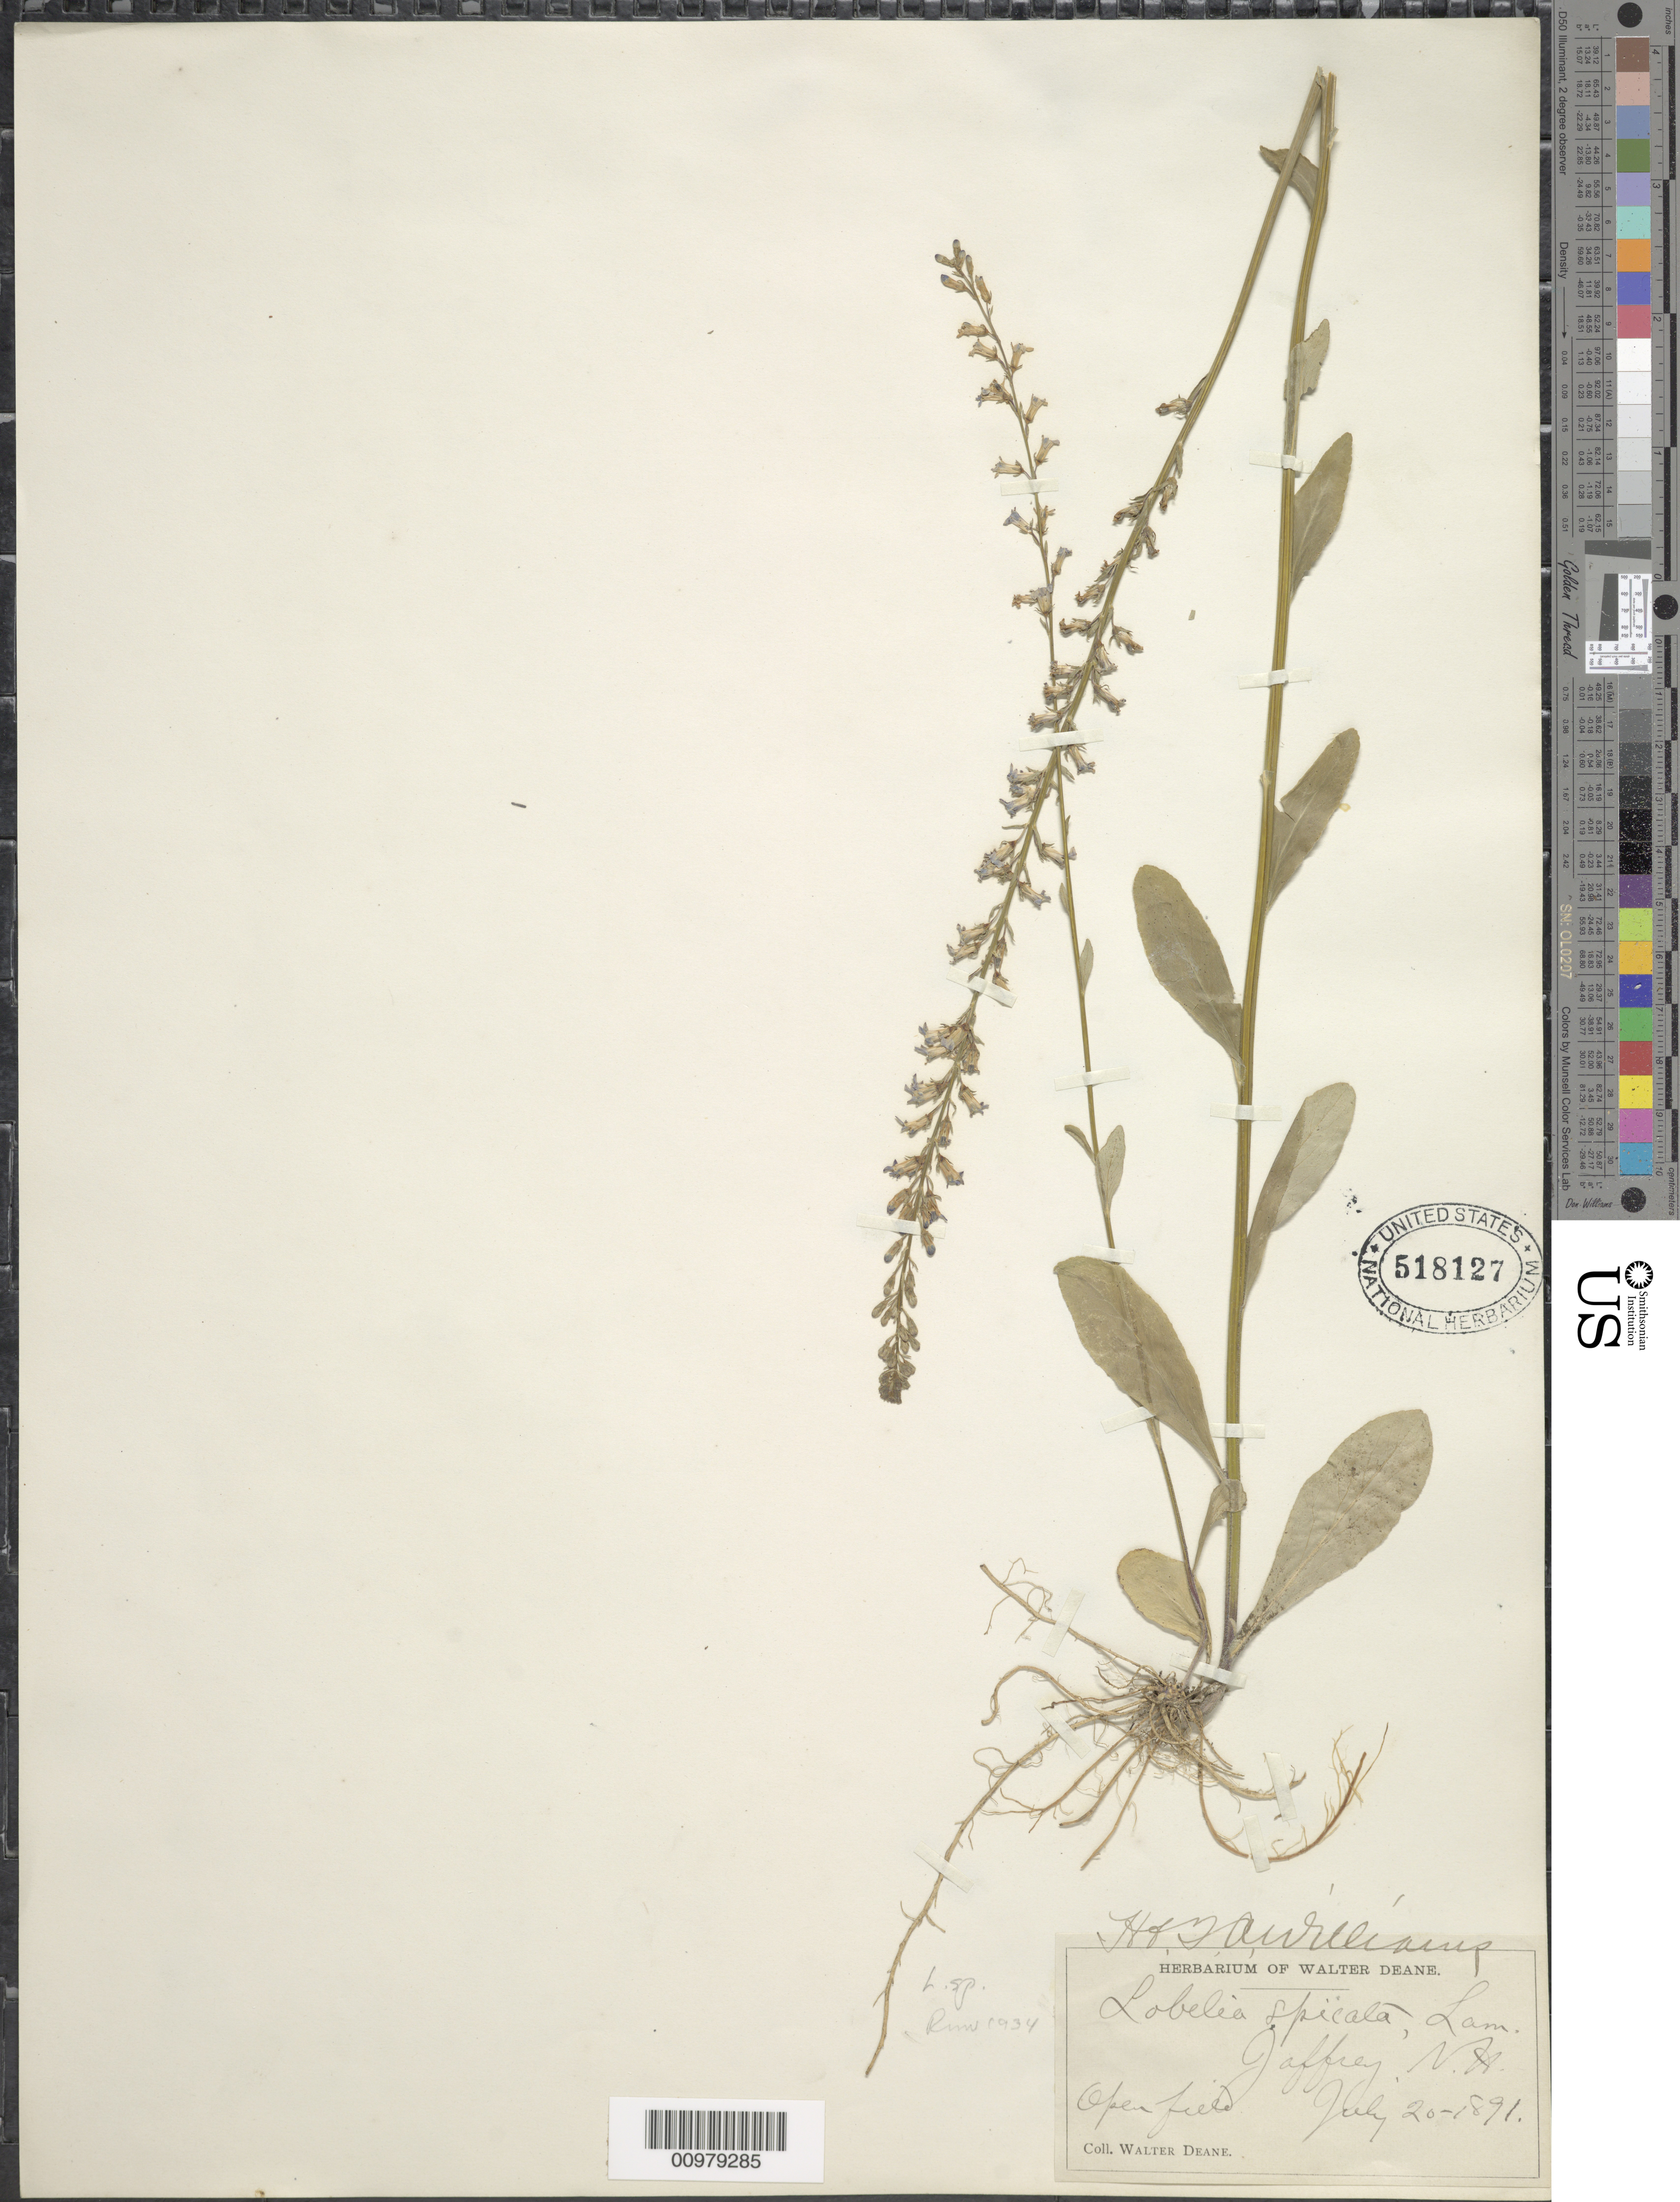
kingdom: Plantae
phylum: Tracheophyta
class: Magnoliopsida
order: Asterales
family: Campanulaceae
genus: Lobelia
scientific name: Lobelia spicata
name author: Lam.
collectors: W. Deane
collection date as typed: July 20, 1891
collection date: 1891-07-20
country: United States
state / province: New Hampshire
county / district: Cheshire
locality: Jaffrey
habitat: open field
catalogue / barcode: US 518127